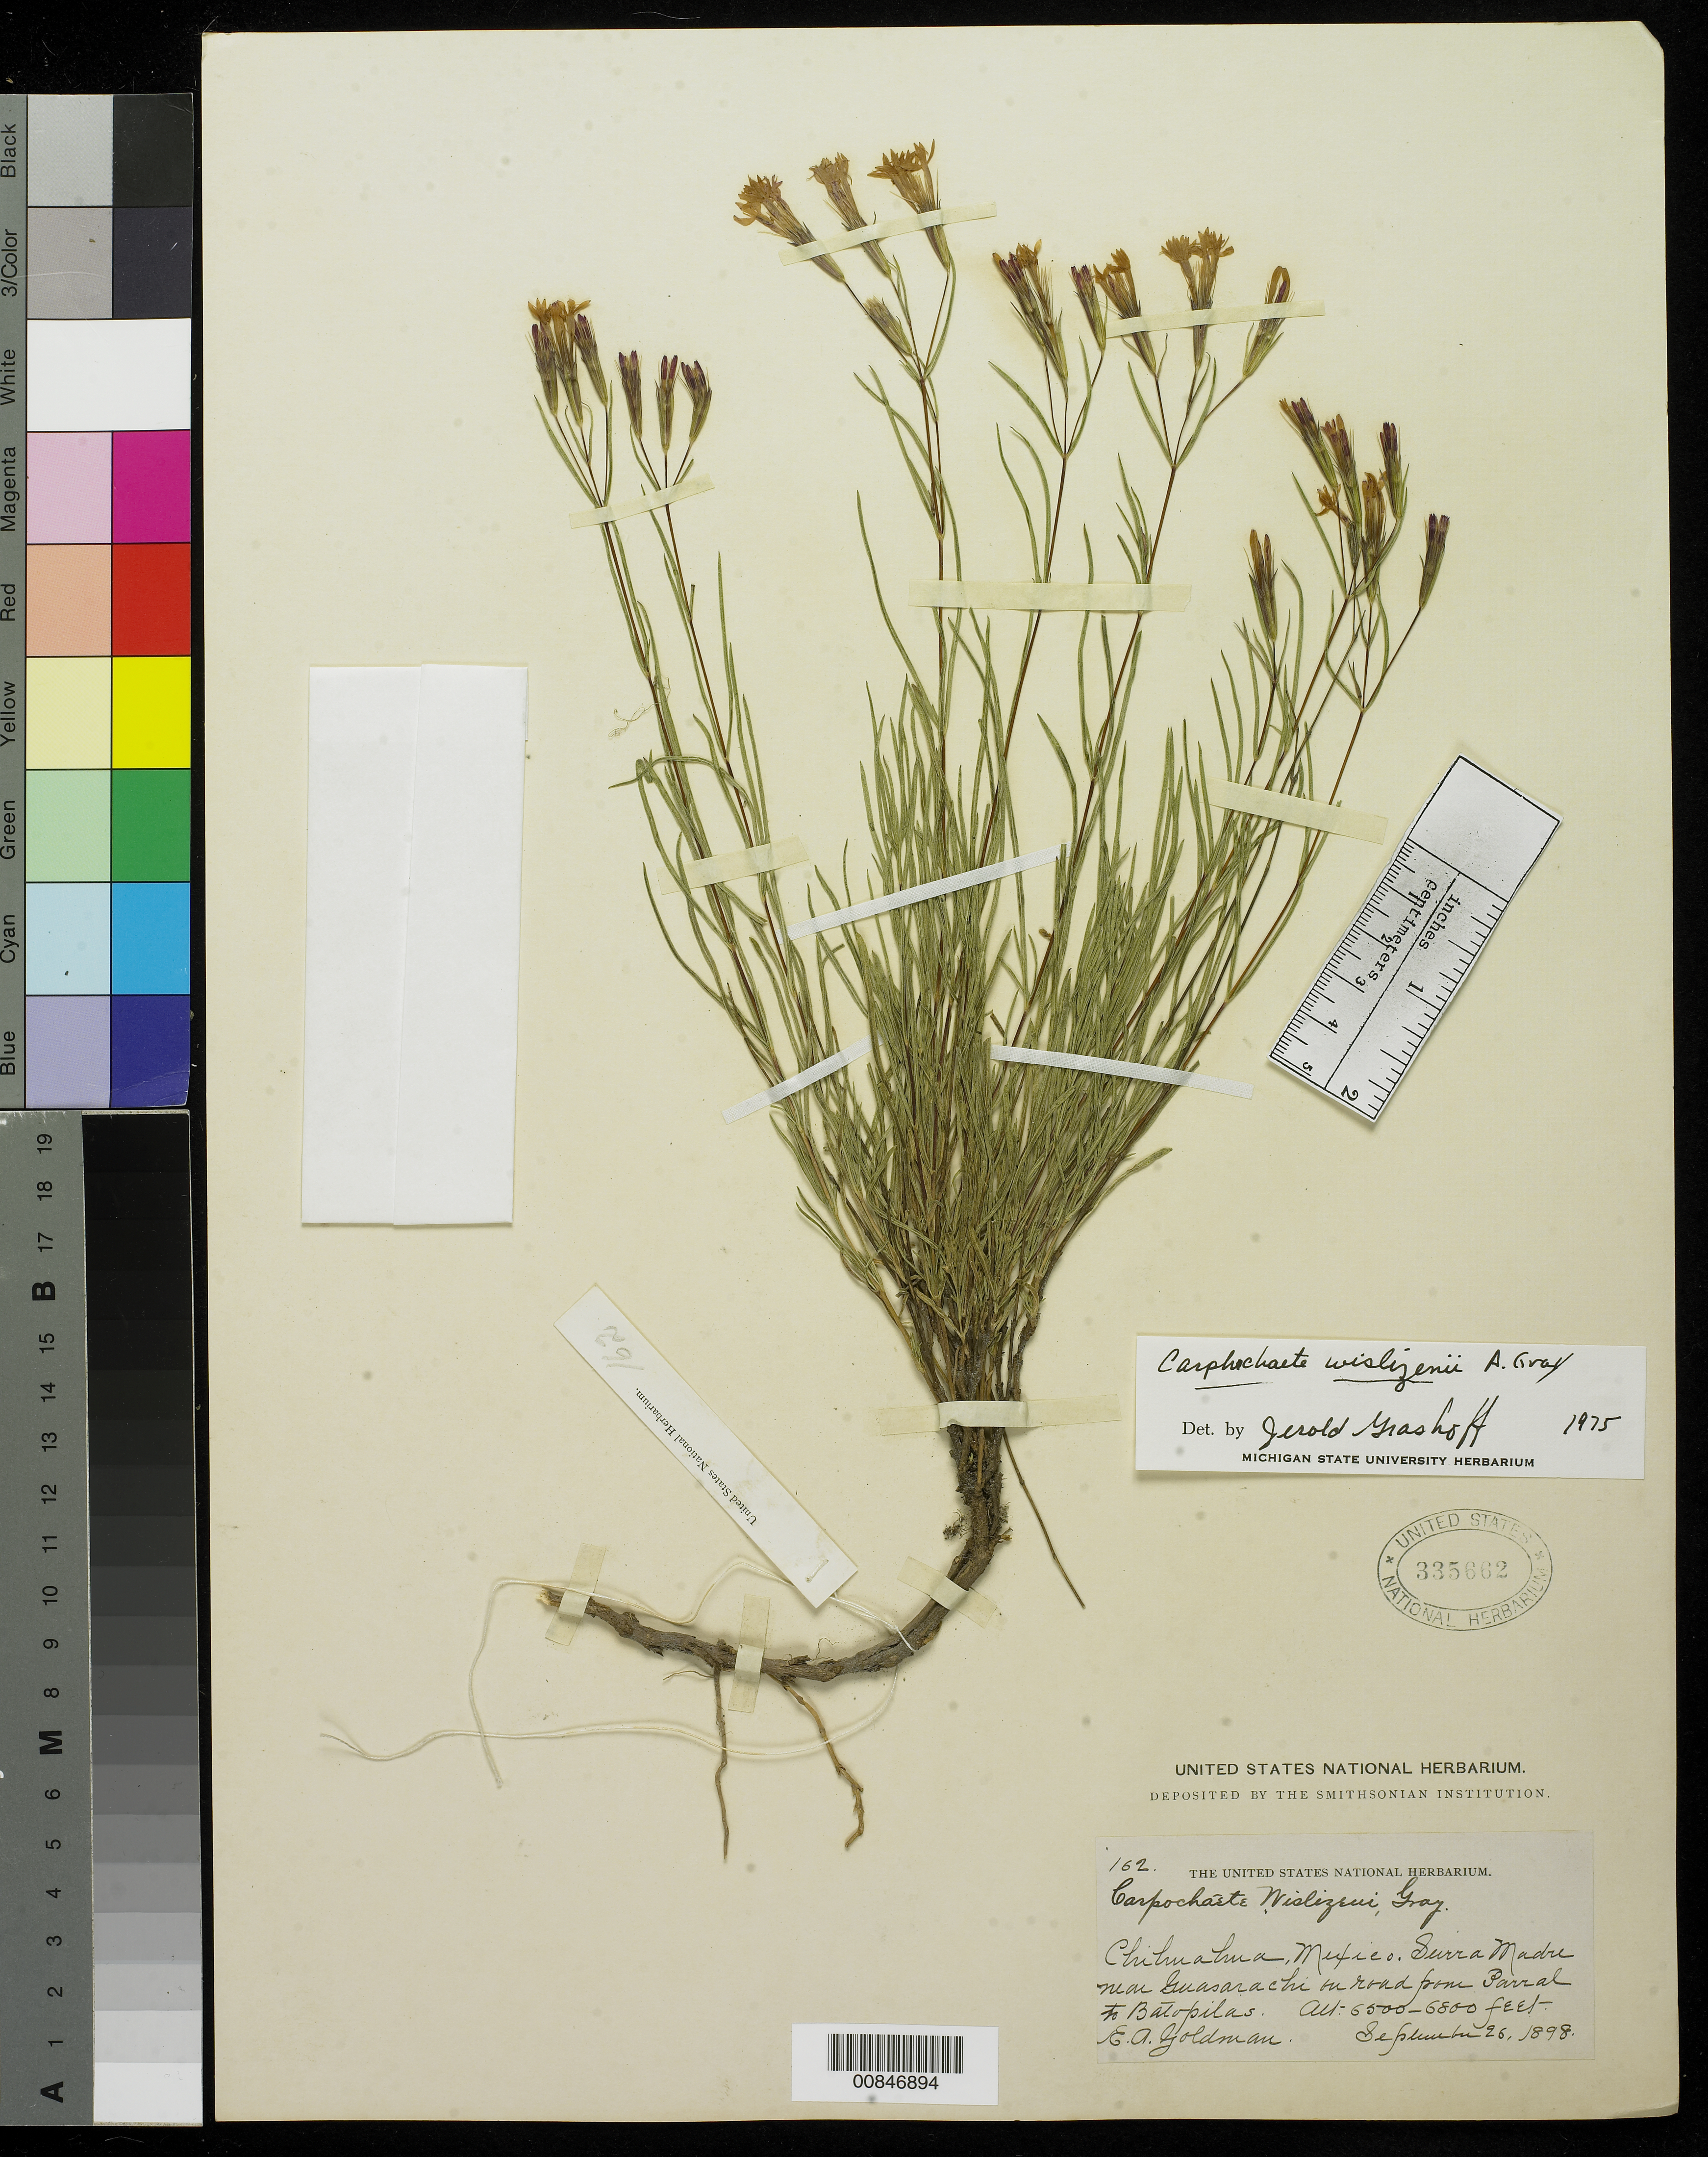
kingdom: Plantae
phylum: Tracheophyta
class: Magnoliopsida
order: Asterales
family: Asteraceae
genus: Carphochaete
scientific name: Carphochaete wislizenii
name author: A. Gray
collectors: E. A. Goldman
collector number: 162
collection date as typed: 26 Sep 1898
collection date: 1898-09-26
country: Mexico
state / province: Chihuahua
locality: Sierra Madre near Guasarachi on road from Parral to Batopilas.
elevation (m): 1981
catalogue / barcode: US 335662